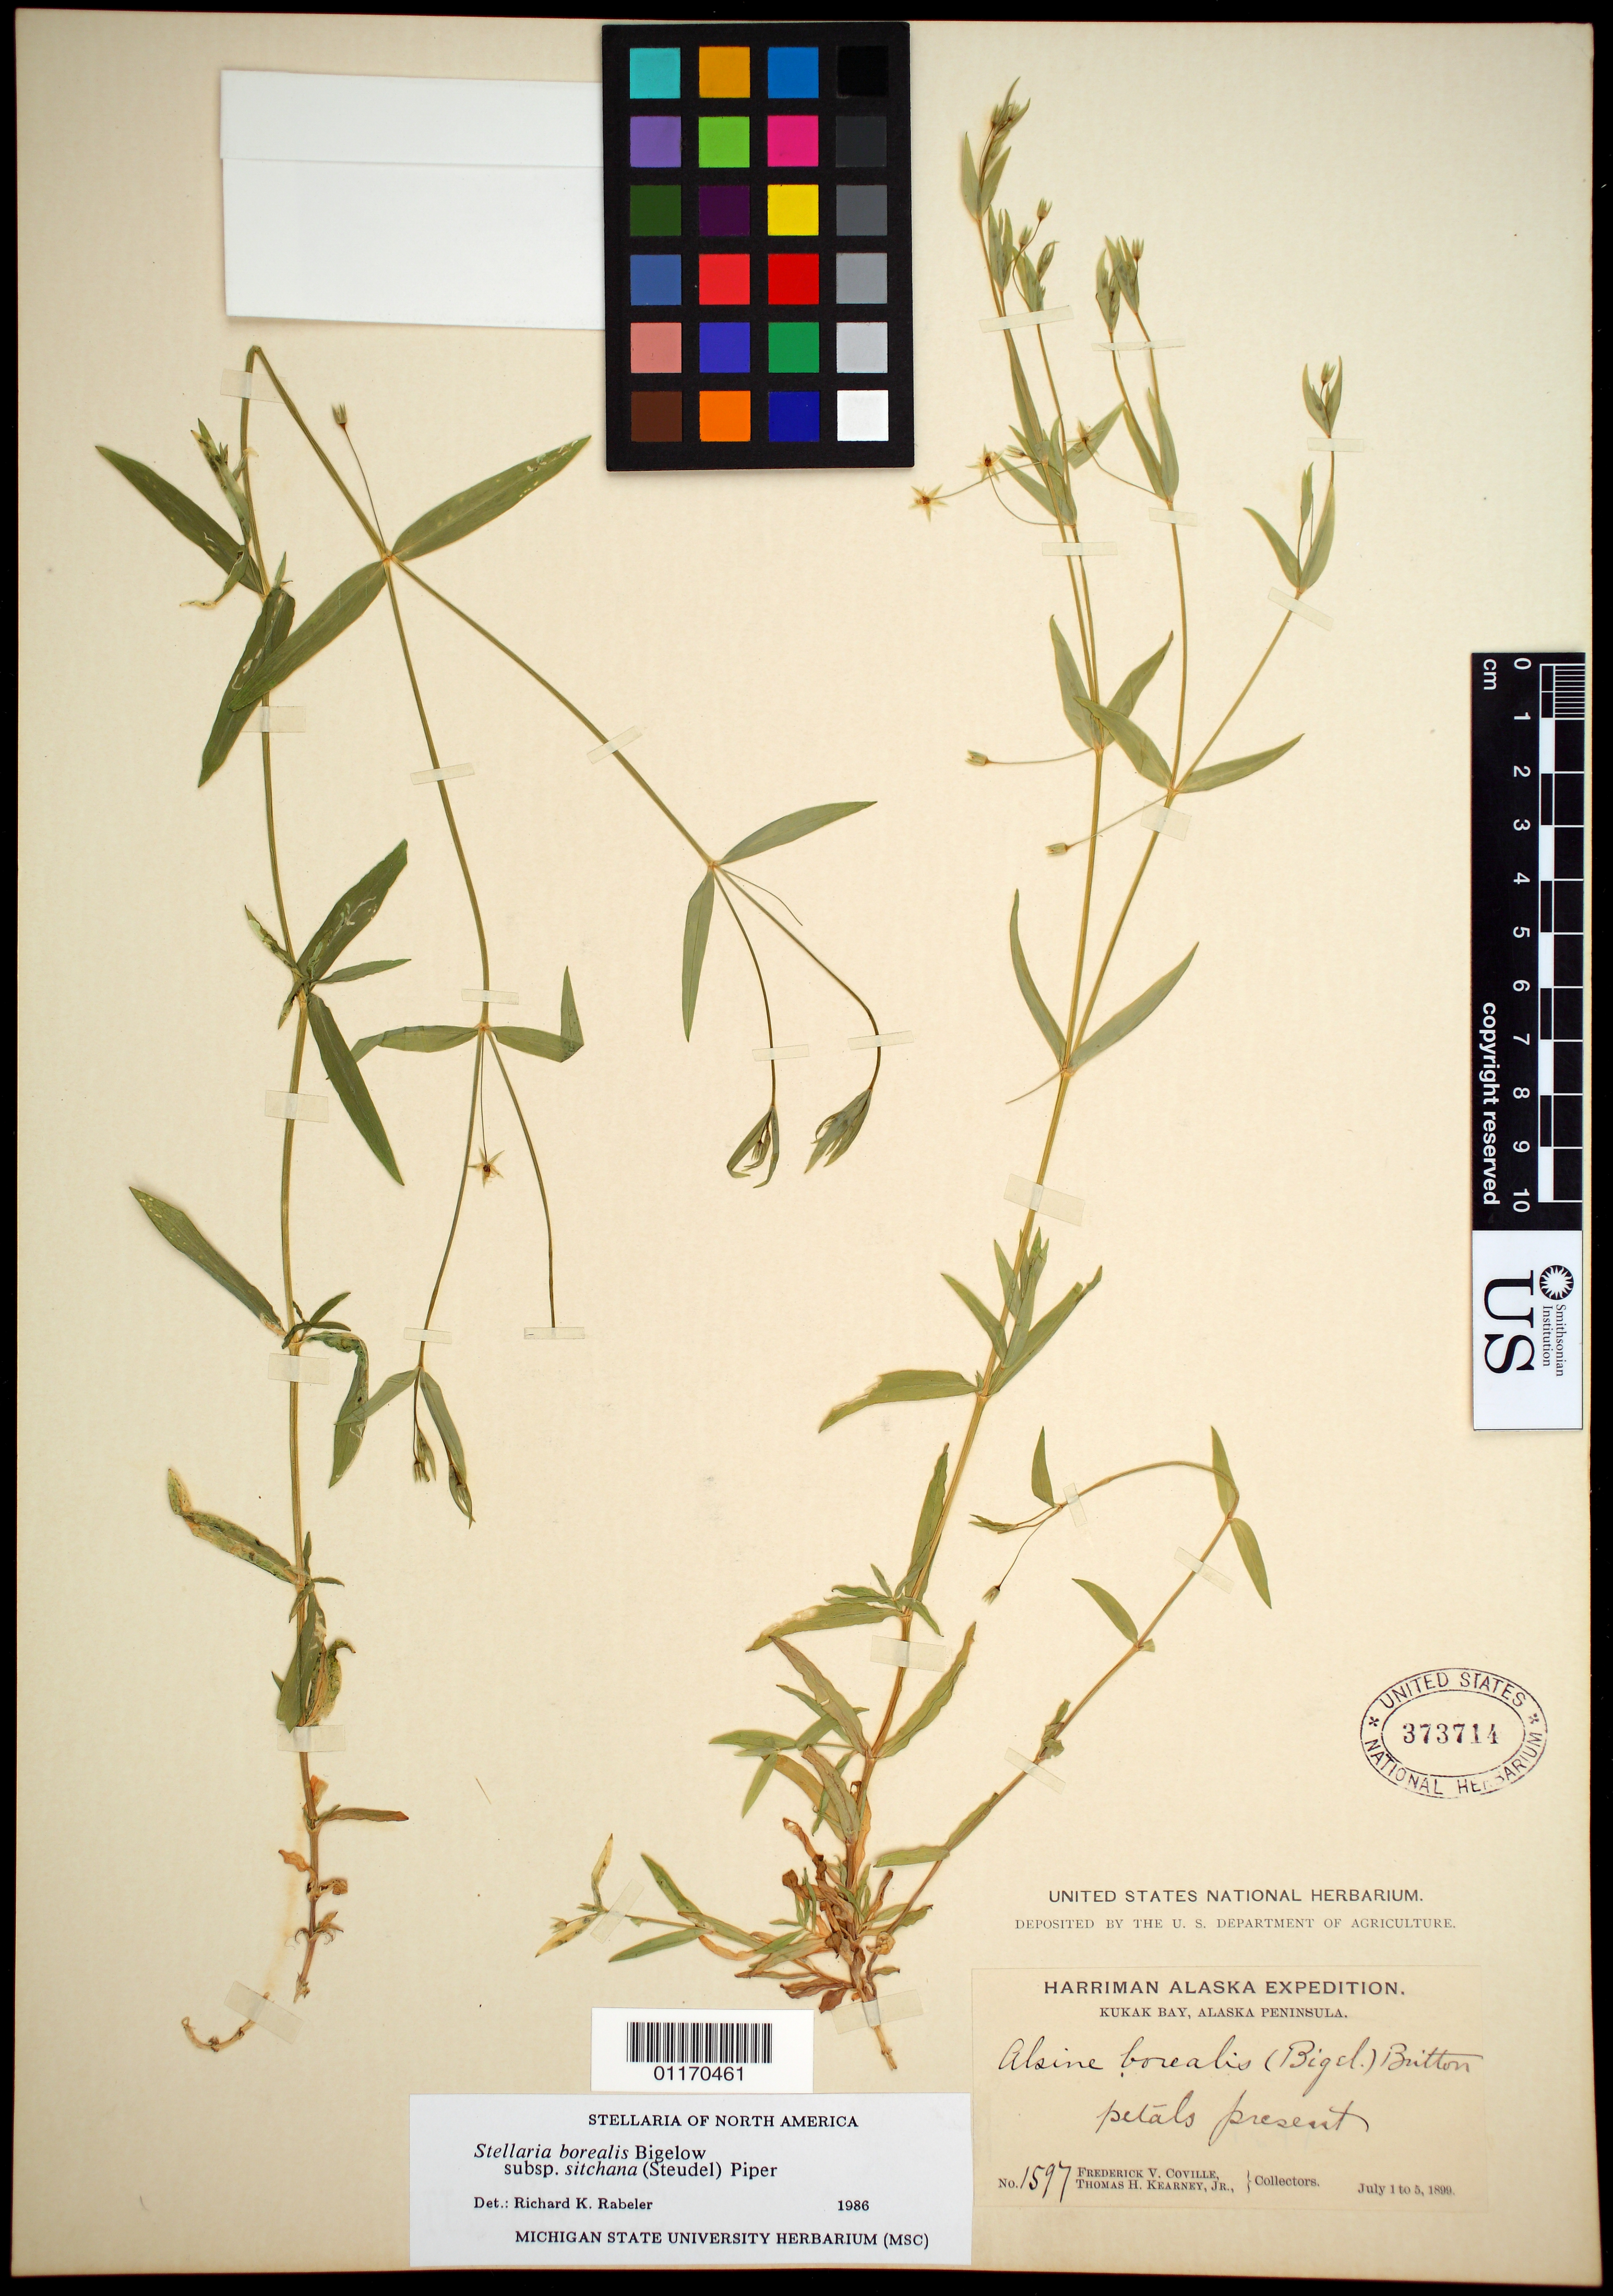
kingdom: Plantae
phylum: Tracheophyta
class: Magnoliopsida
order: Caryophyllales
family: Caryophyllaceae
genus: Stellaria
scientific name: Stellaria borealis subsp. sitchana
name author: (Steud.) Piper & Beattie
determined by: Rabeler, R. K.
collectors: F. V. Coville & T. H. Kearney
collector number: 1597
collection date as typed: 01 Jul 1899 to 05 Jul 1899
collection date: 1899-07-01/1899-07-05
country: United States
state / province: Alaska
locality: Kukak Bay, Alaska Peninsula.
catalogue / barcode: US 373714